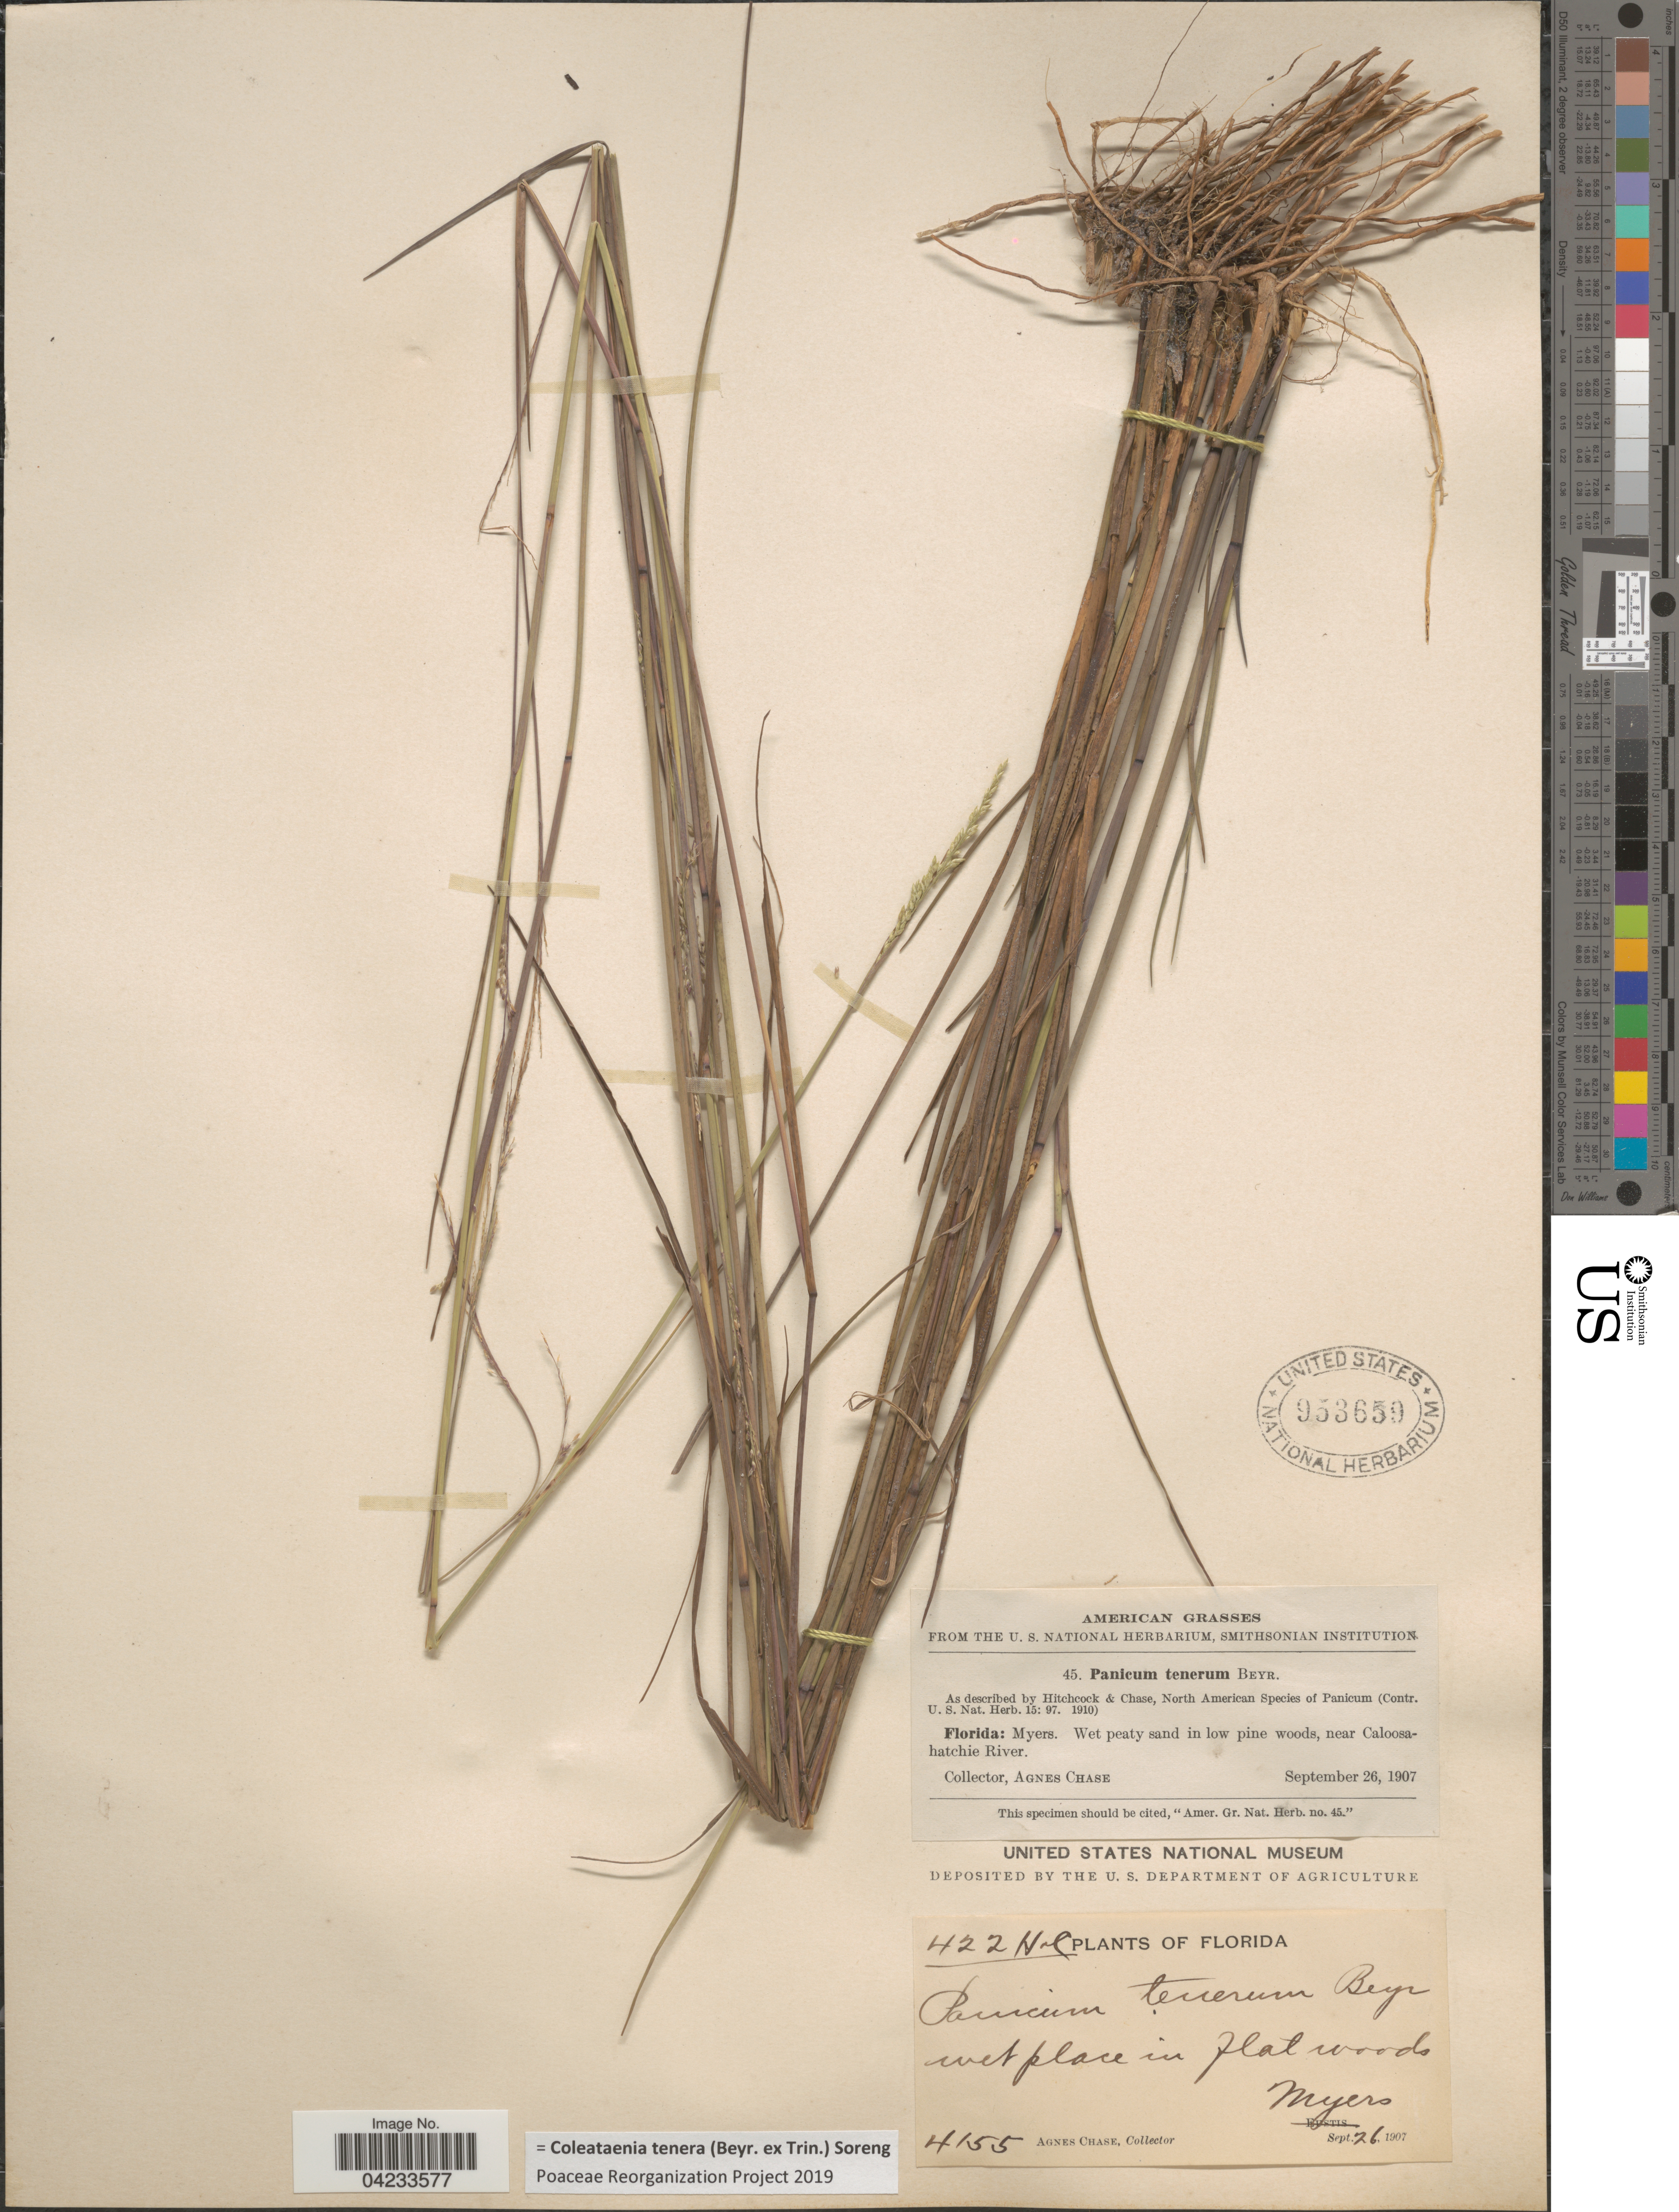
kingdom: Plantae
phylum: Tracheophyta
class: Liliopsida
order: Poales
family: Poaceae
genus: Coleataenia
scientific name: Coleataenia tenera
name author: (Beyr. ex Trin.) Soreng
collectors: A. Chase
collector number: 4155/422/45?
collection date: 1907-09-26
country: United States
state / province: Florida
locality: Myers. Wet peaty sand in low pine woods, near Caloosahatchie River.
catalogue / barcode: US 953659